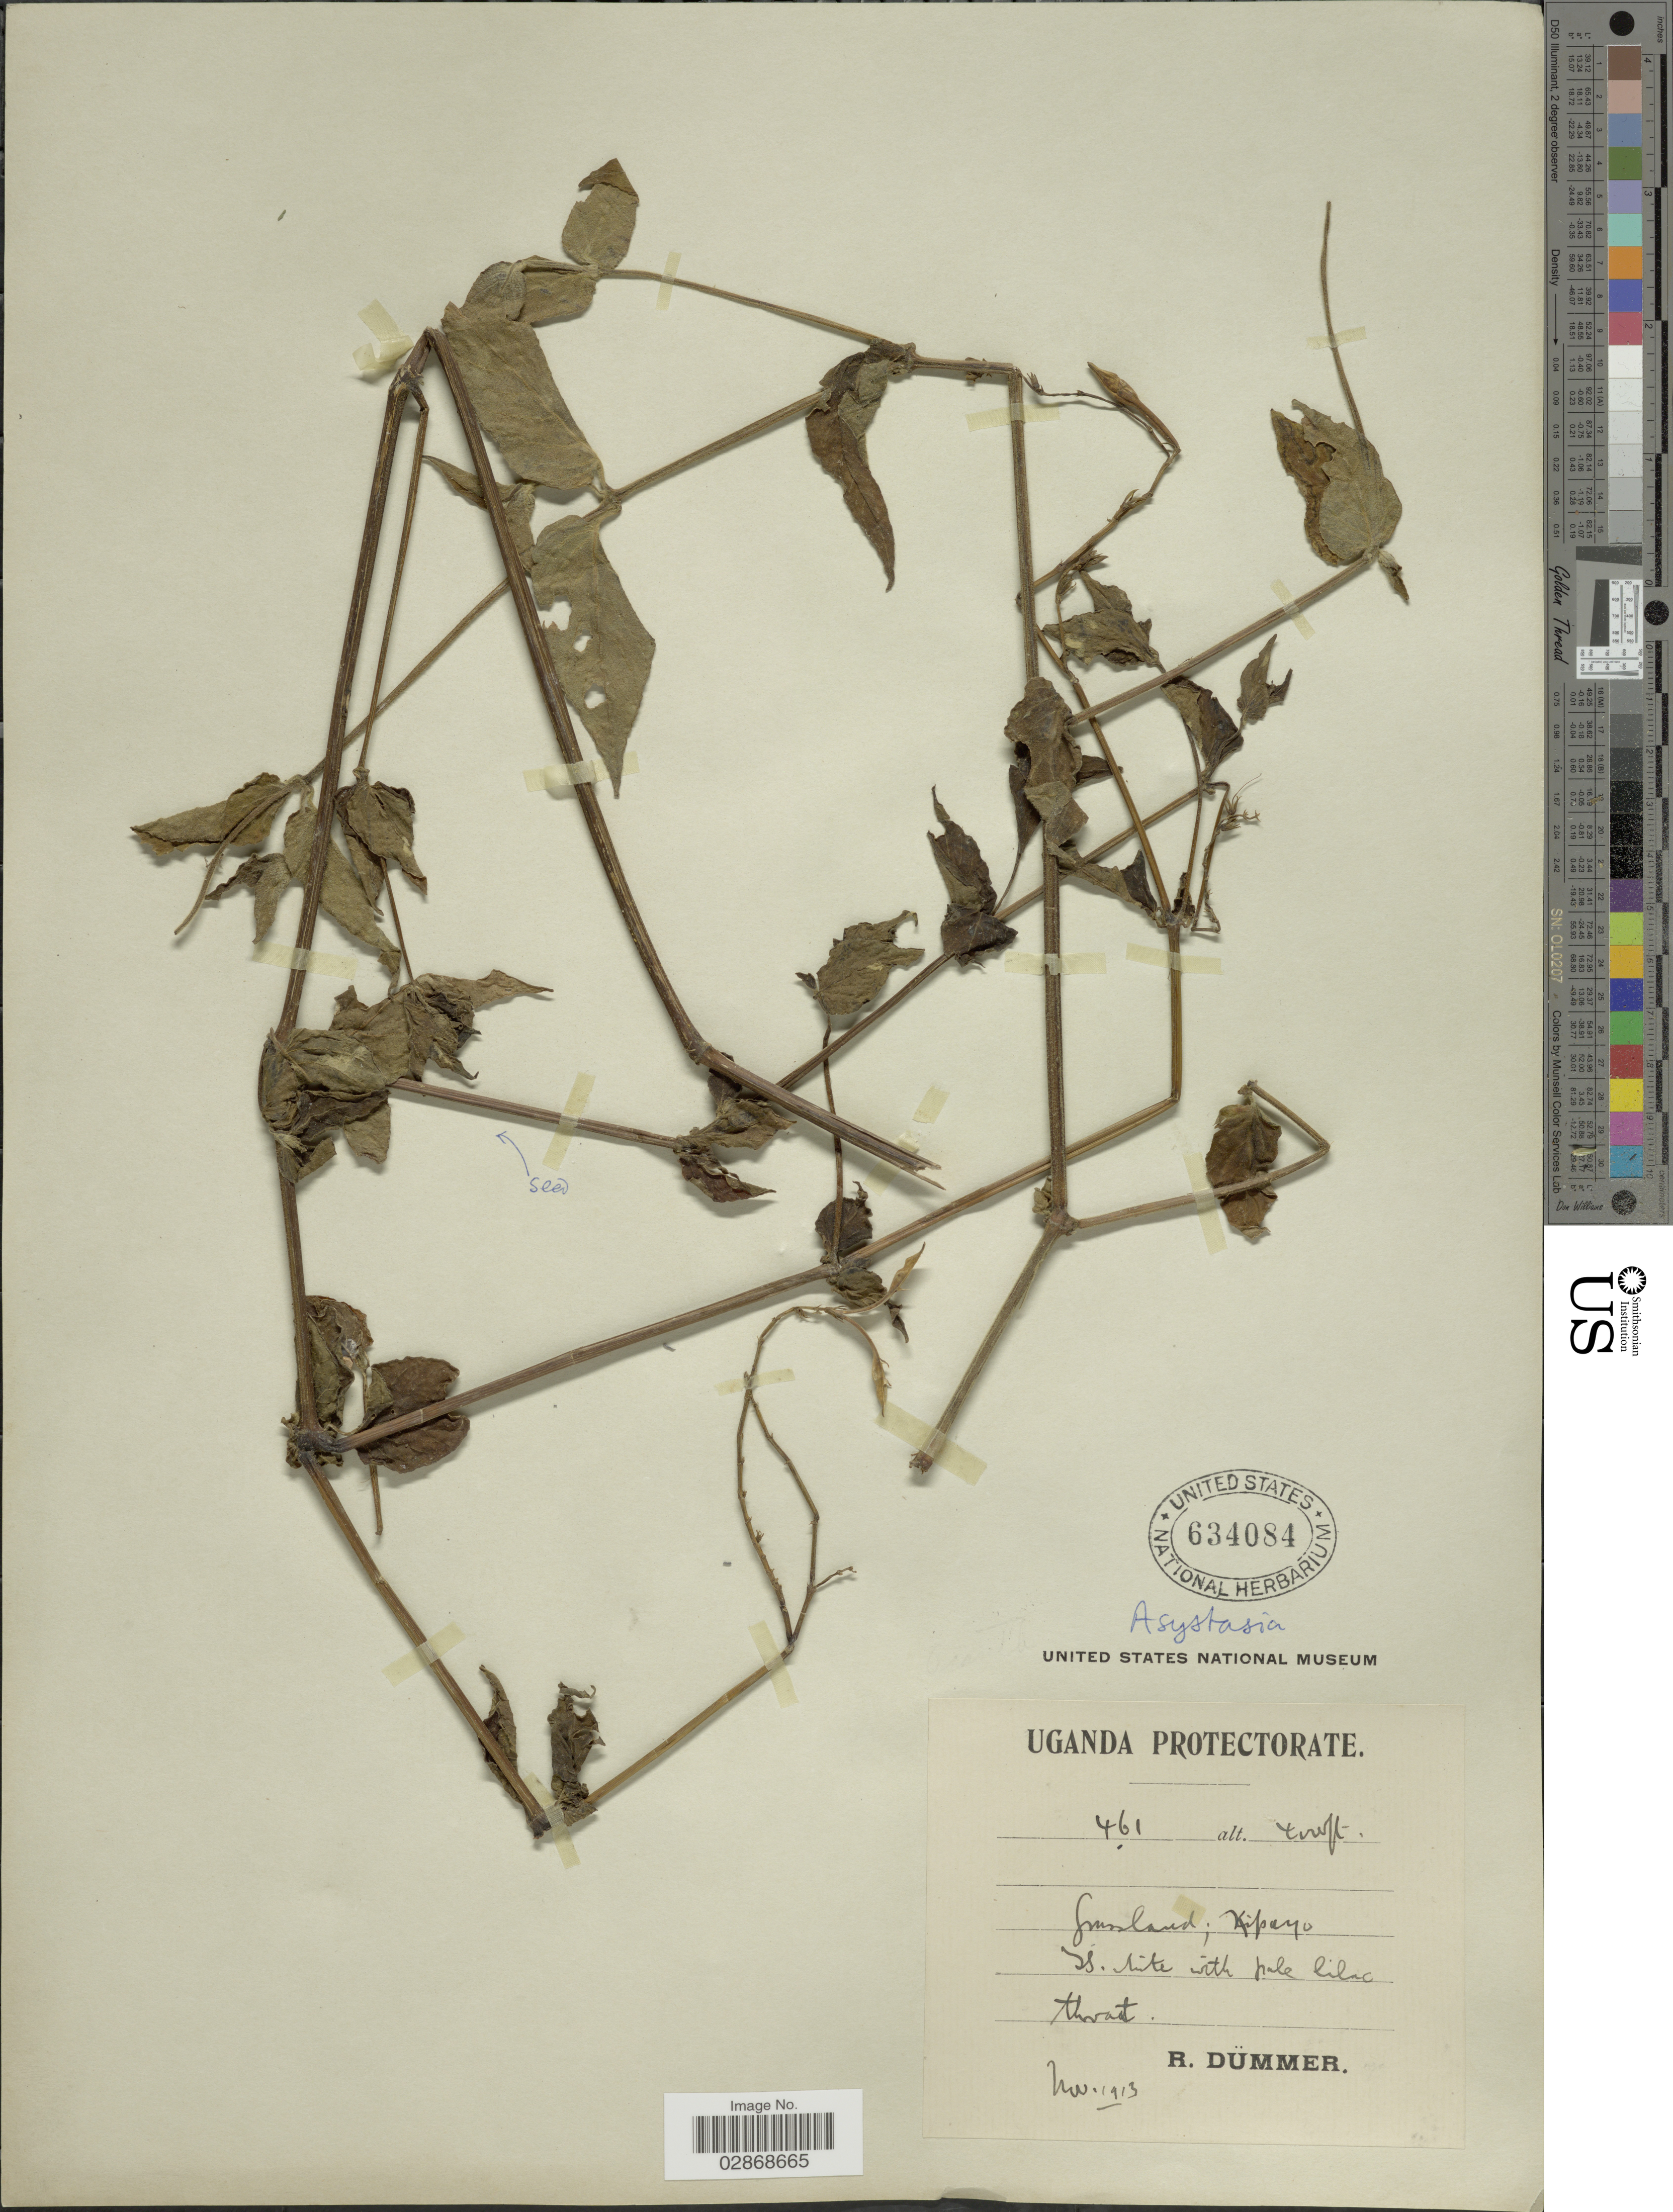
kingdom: Plantae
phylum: Tracheophyta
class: Magnoliopsida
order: Lamiales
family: Acanthaceae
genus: Asystasia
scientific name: Asystasia sp.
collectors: R. A. Dümmer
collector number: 461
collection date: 1913-11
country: Uganda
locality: Uganda Protectorate. Kipayo.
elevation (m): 1219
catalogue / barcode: US 634084